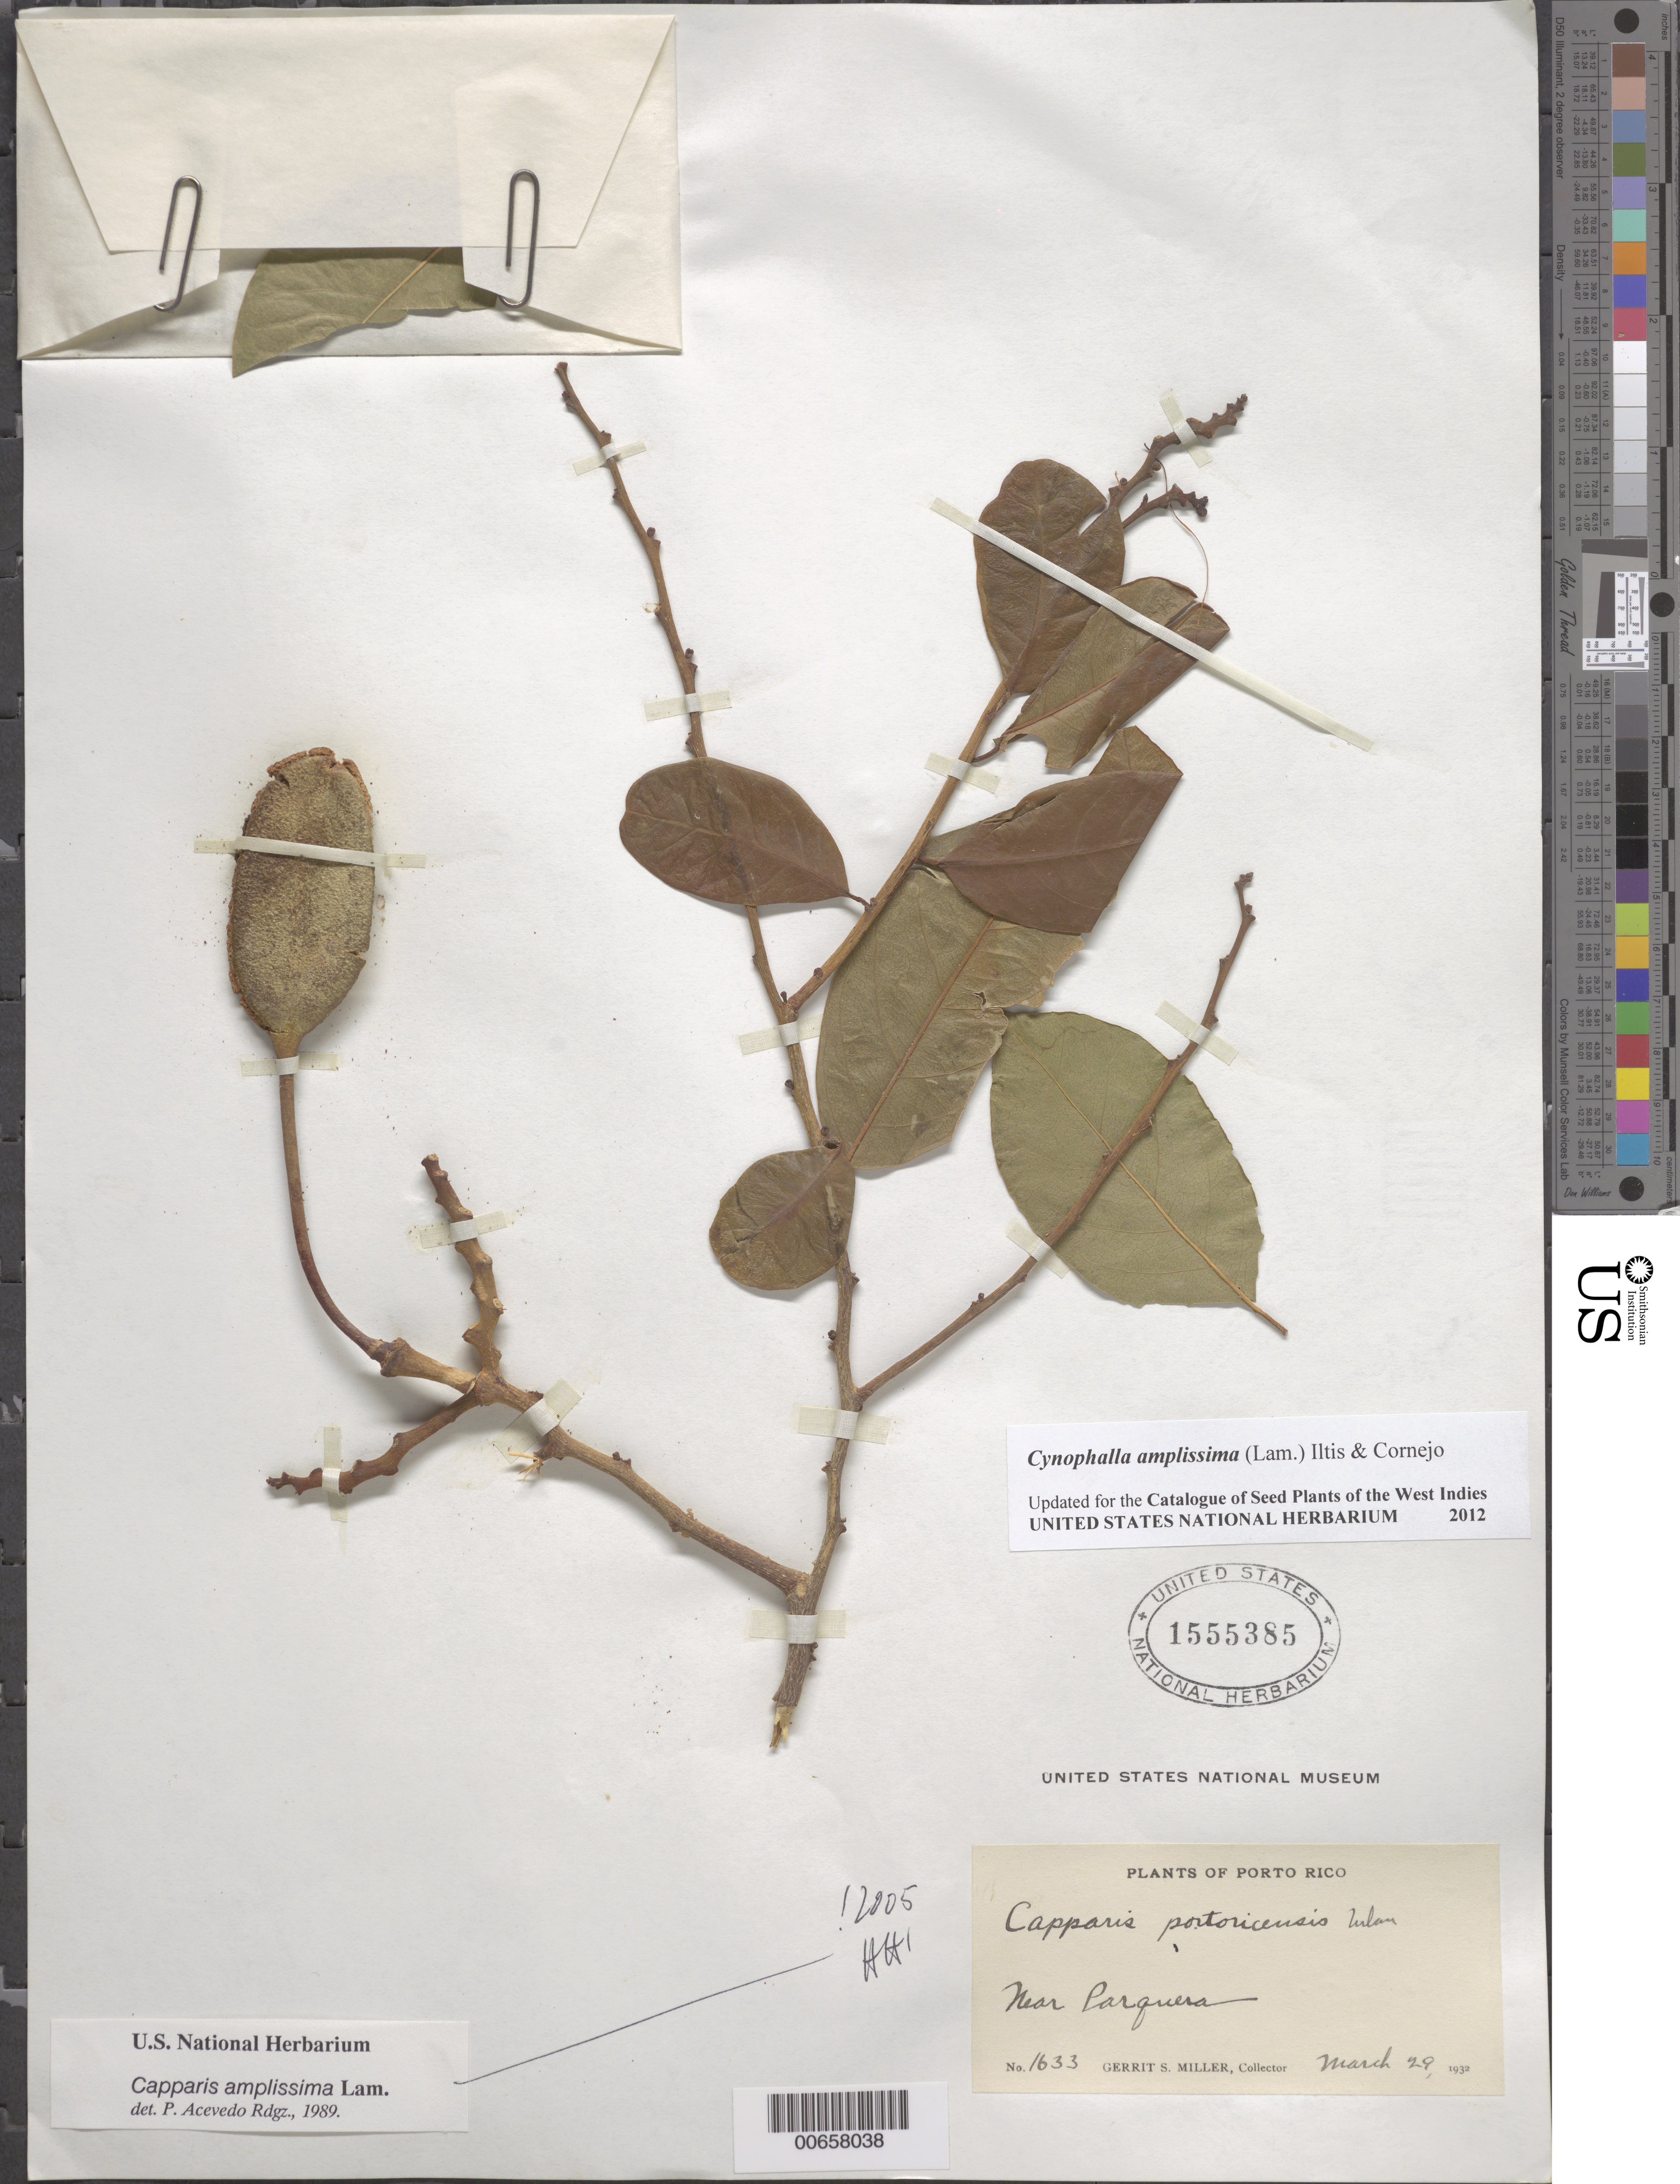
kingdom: Plantae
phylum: Tracheophyta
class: Magnoliopsida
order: Brassicales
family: Capparaceae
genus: Capparis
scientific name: Capparis amplissima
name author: Lam.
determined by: Acevedo-Rodríguez, P., (BOT), Smithsonian Institution - National Museum of Natural History (UNITED STATES)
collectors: G. S. Miller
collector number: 1633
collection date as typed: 29 Mar 1932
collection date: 1932-03-29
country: Puerto Rico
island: Greater Antilles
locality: Parguera, near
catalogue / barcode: US 1555385